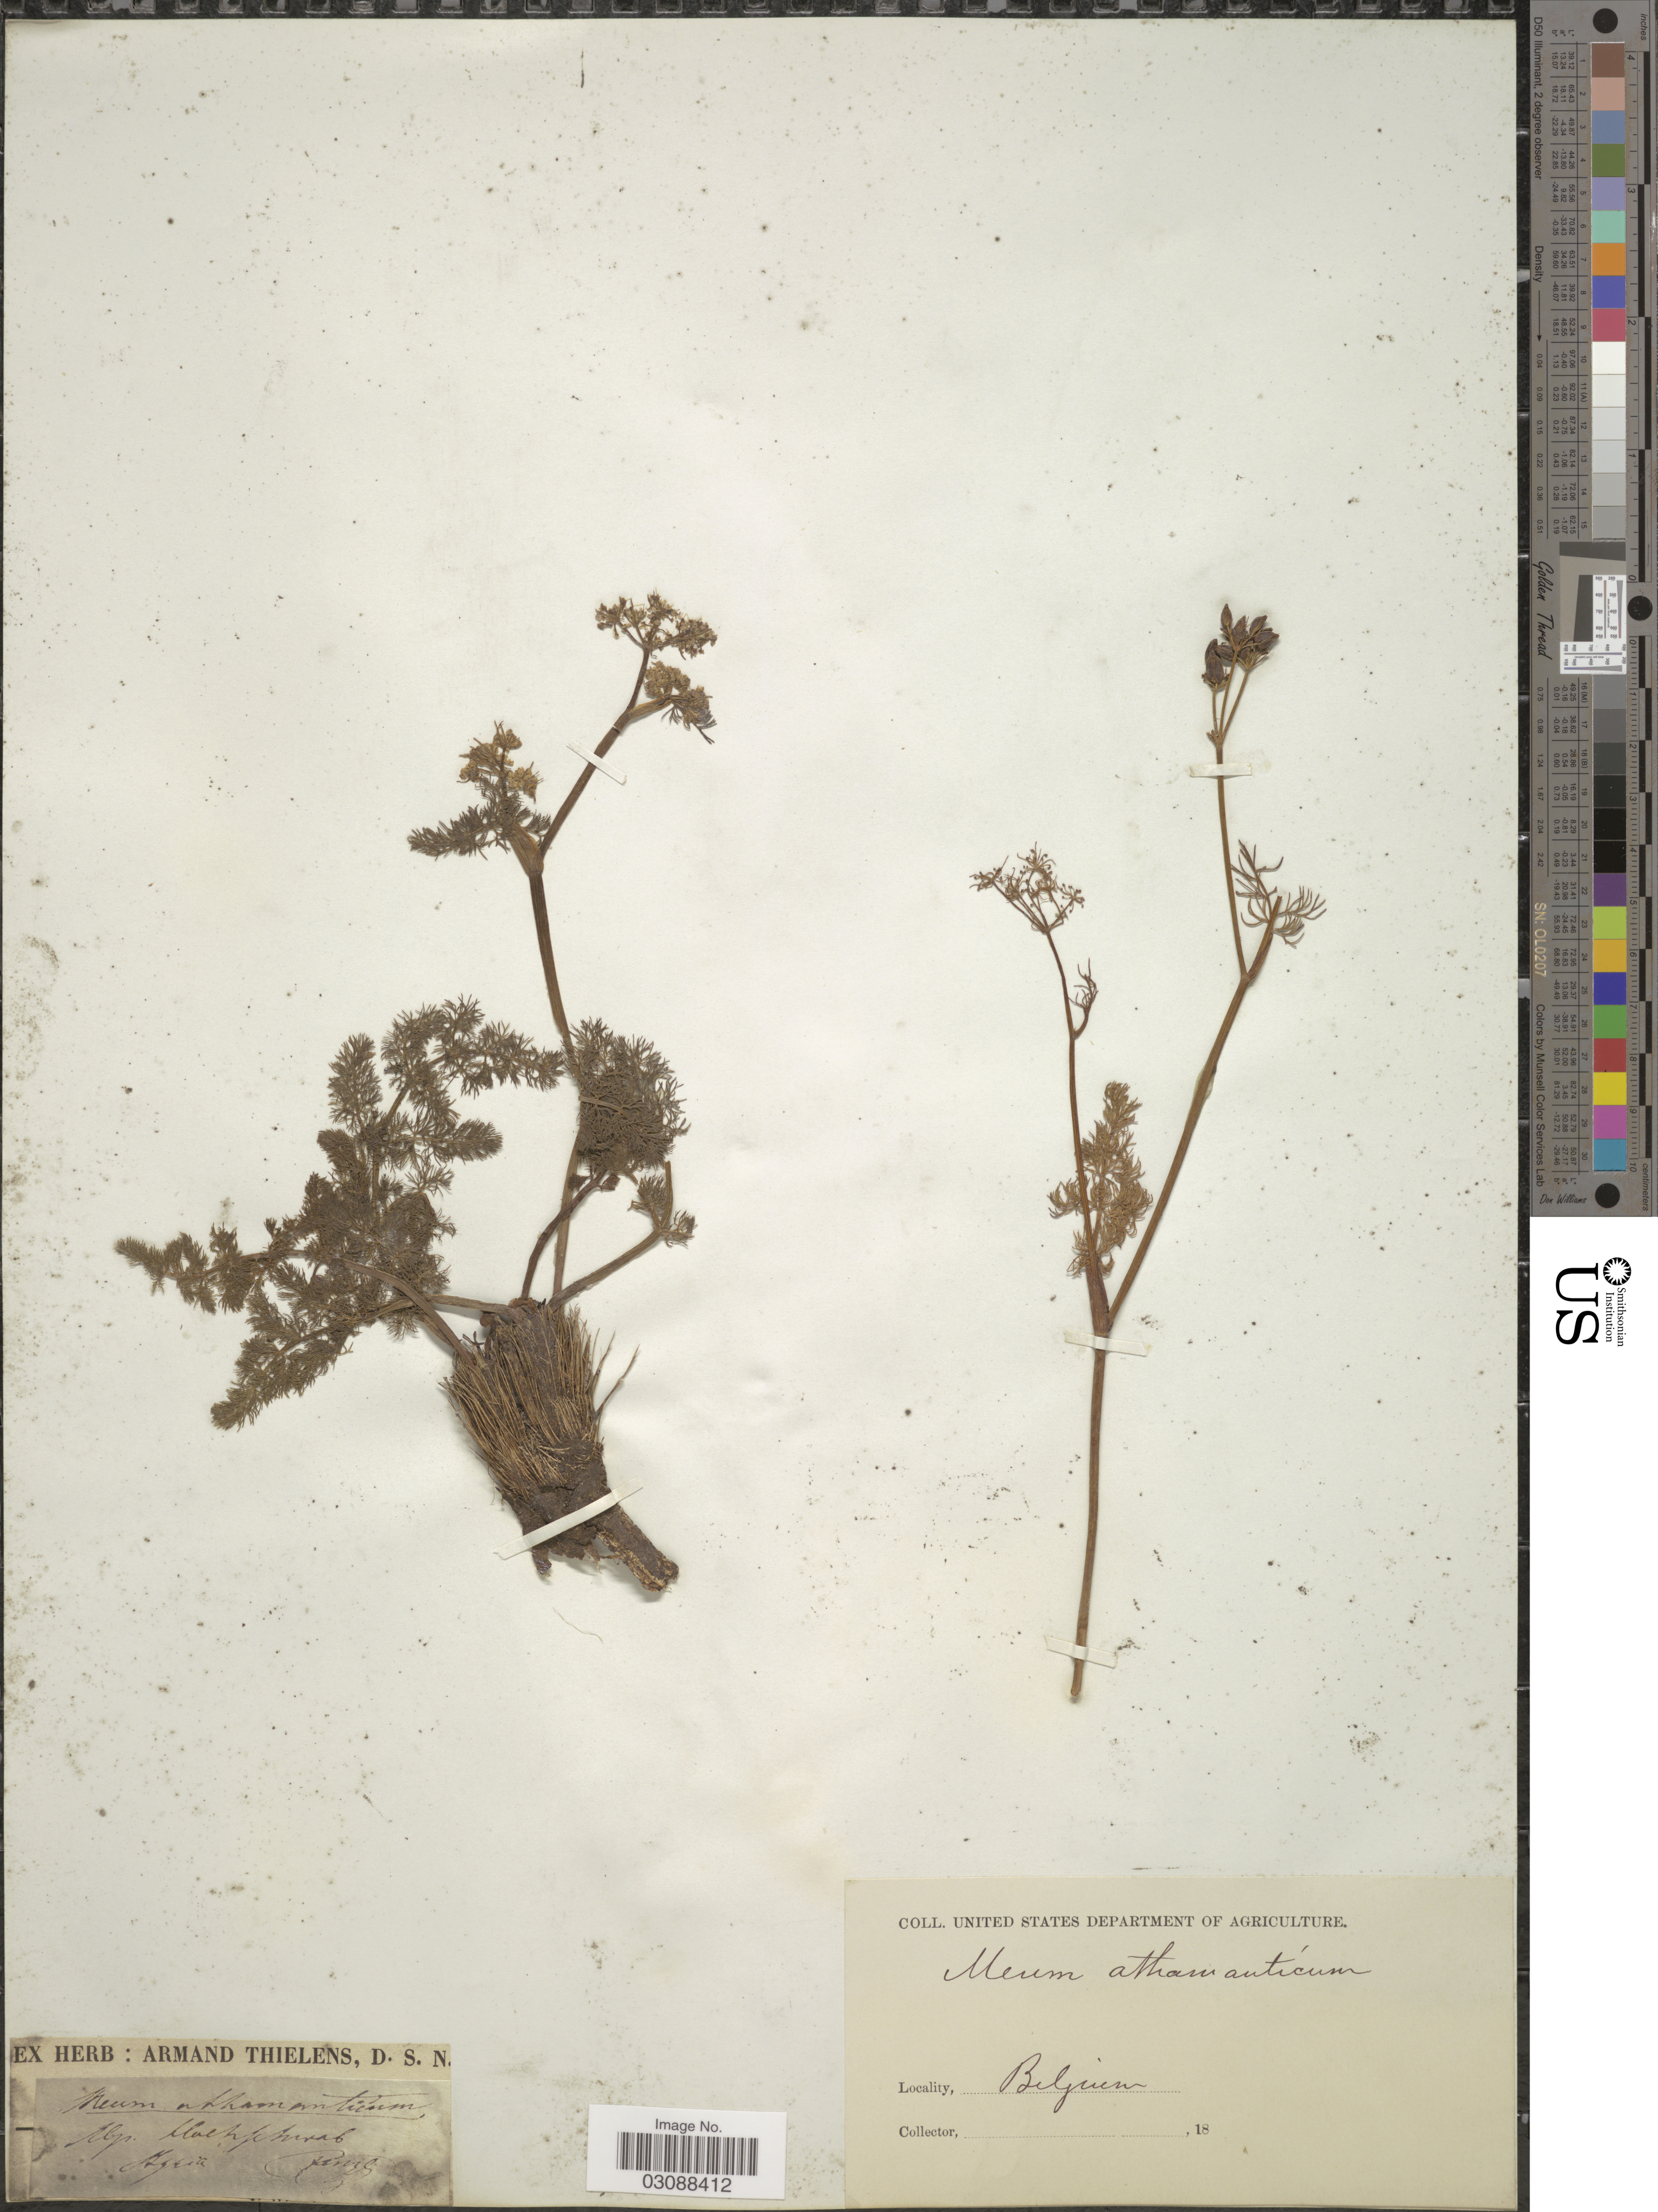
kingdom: Plantae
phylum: Tracheophyta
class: Magnoliopsida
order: Apiales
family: Apiaceae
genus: Meum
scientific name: Meum athamanticum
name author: Jacq.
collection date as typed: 18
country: Belgium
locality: Alp. [illegible text] Ageia[interpreted].